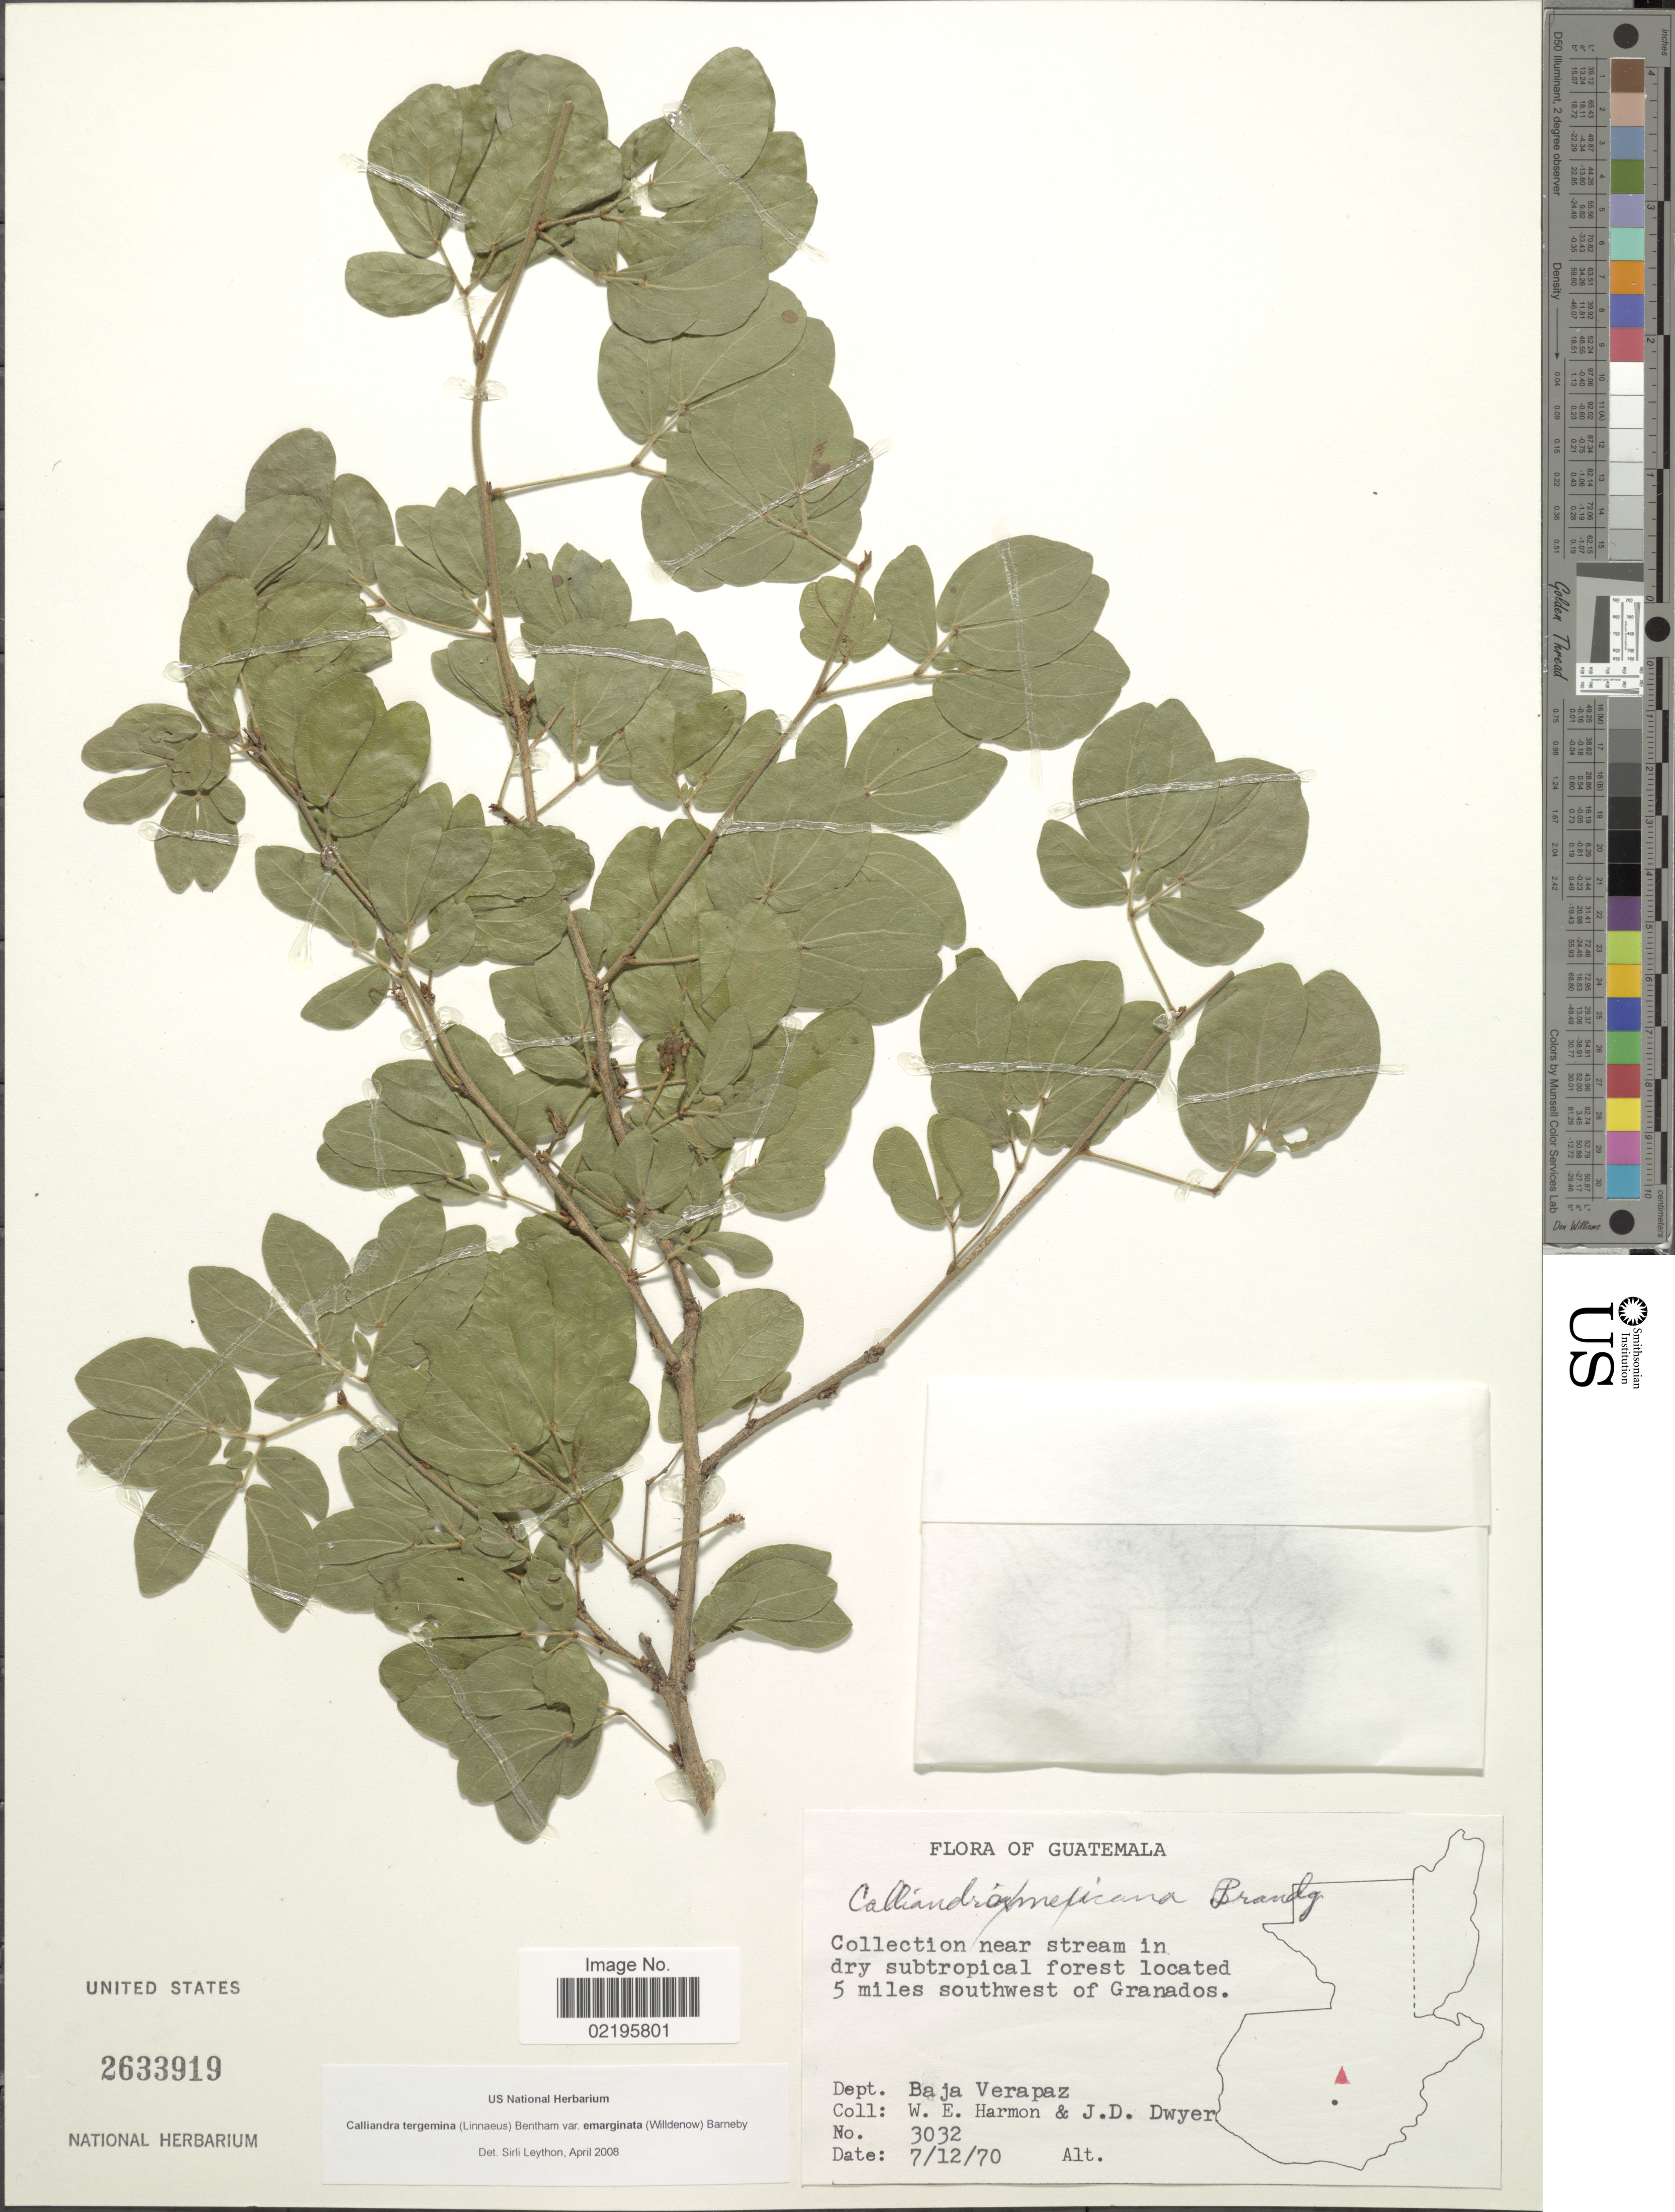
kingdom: Plantae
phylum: Tracheophyta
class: Magnoliopsida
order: Fabales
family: Fabaceae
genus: Calliandra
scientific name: Calliandra tergemina var. emarginata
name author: (Willd.) Barneby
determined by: Leython, S.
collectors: W. E. Harmon & J. D. Dwyer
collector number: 3032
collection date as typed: Transcribed d/m/y: 12/7/70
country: Guatemala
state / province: Baja Verapaz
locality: Collection near stream in dry subtropical forest located 5 miles southwest of Granados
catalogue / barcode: US 2633919